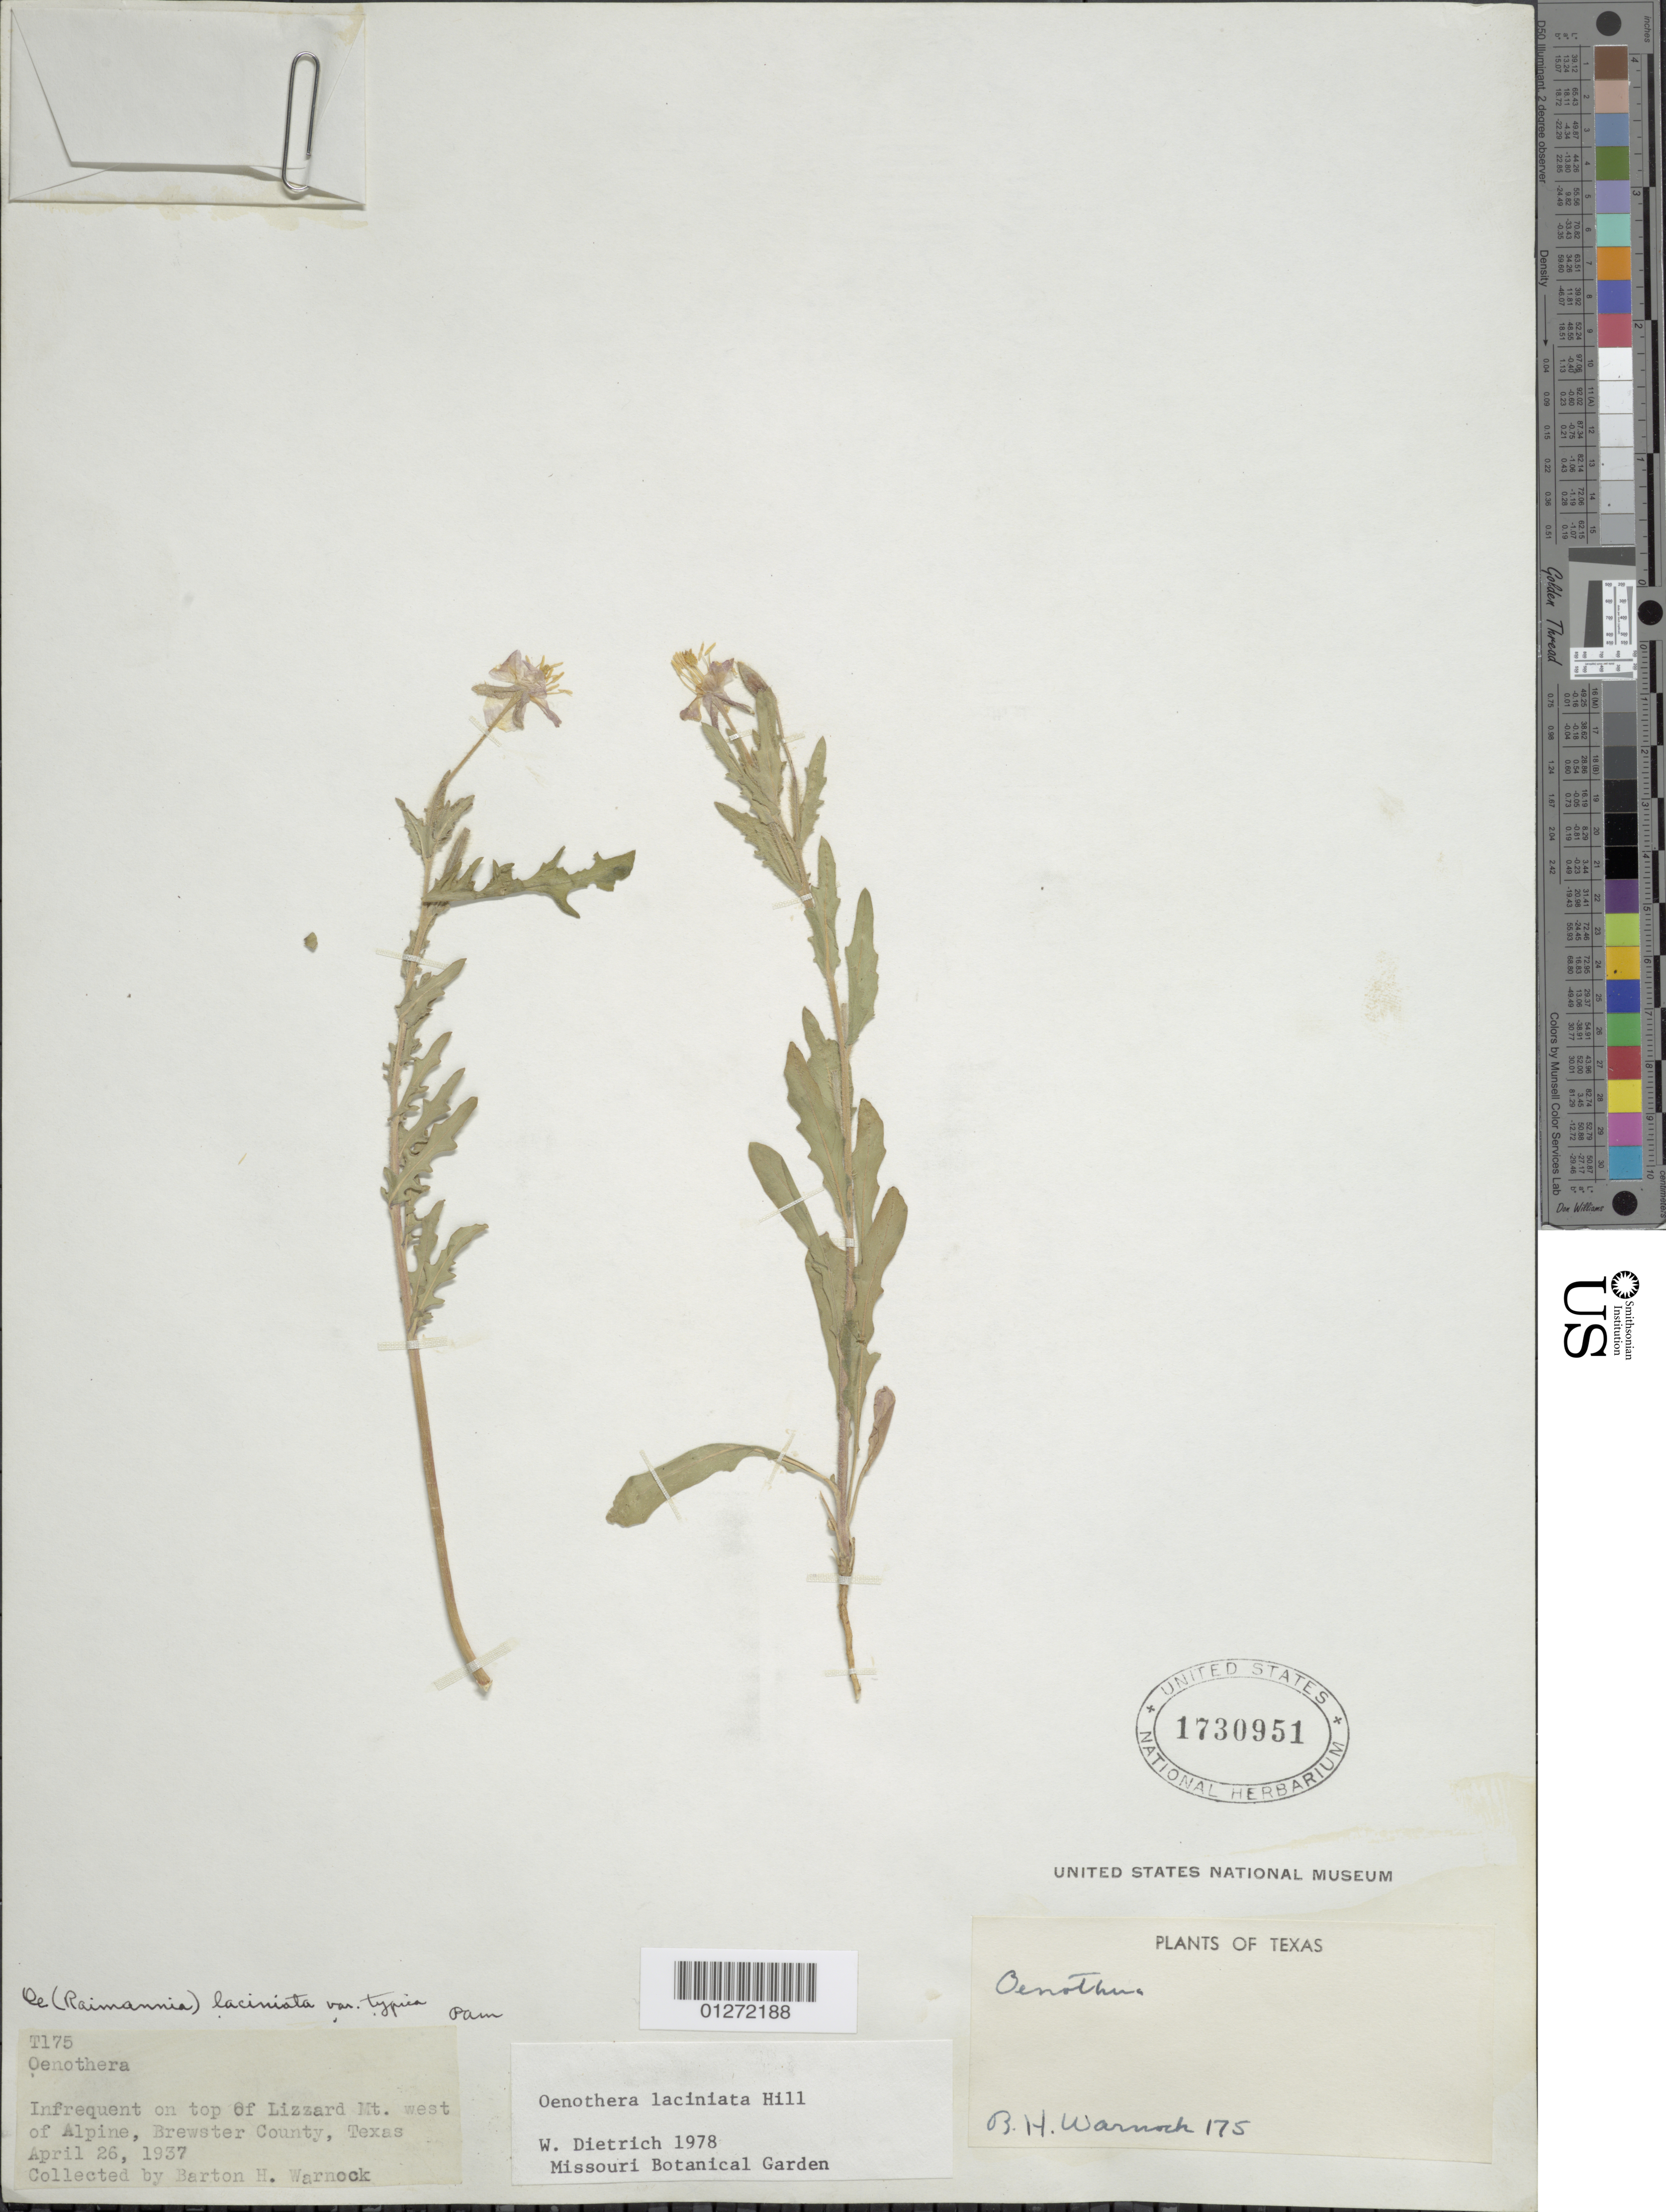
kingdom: Plantae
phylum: Tracheophyta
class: Magnoliopsida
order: Myrtales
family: Onagraceae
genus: Oenothera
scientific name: Oenothera laciniata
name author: Hill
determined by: Dietrich, W.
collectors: B. H. Warnock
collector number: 175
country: United States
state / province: Texas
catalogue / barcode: US 1730951